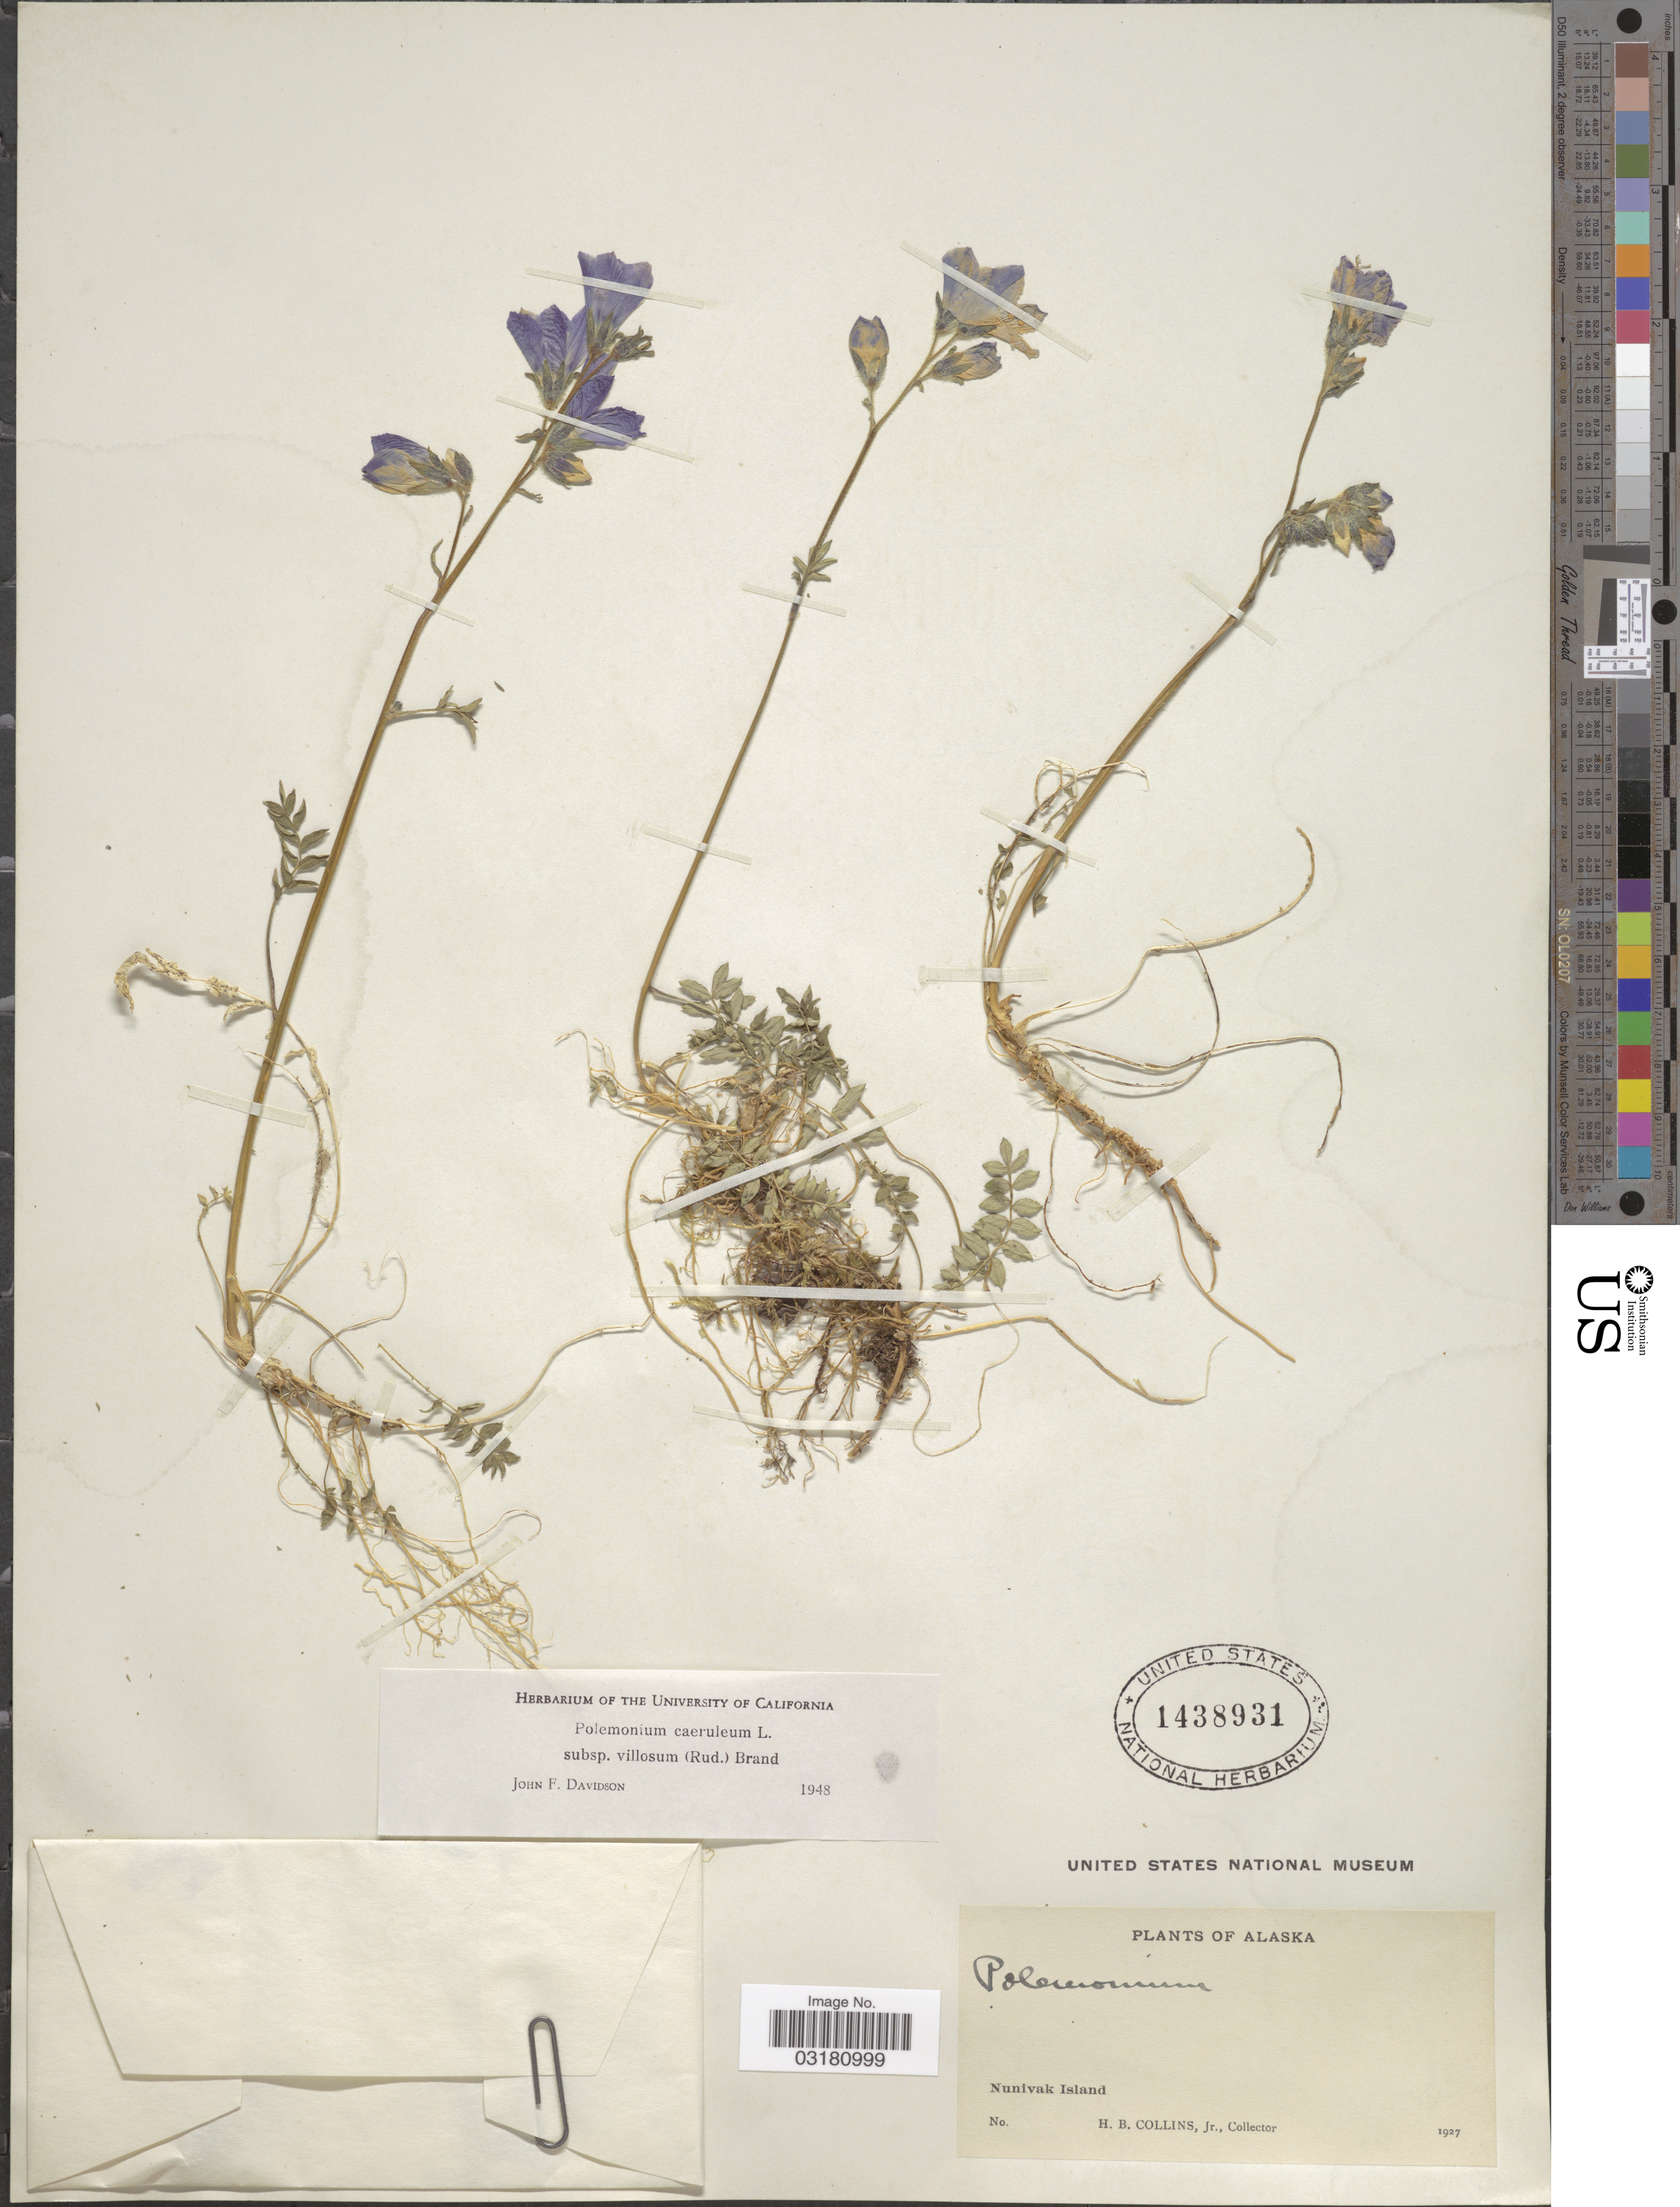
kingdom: Plantae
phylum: Tracheophyta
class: Magnoliopsida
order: Ericales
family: Polemoniaceae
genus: Polemonium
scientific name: Polemonium caeruleum var. villosum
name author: (Rudolph ex Georgi) Brand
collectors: H. Collins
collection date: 1927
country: United States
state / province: Alaska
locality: Nunivak Island.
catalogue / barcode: US 1438931